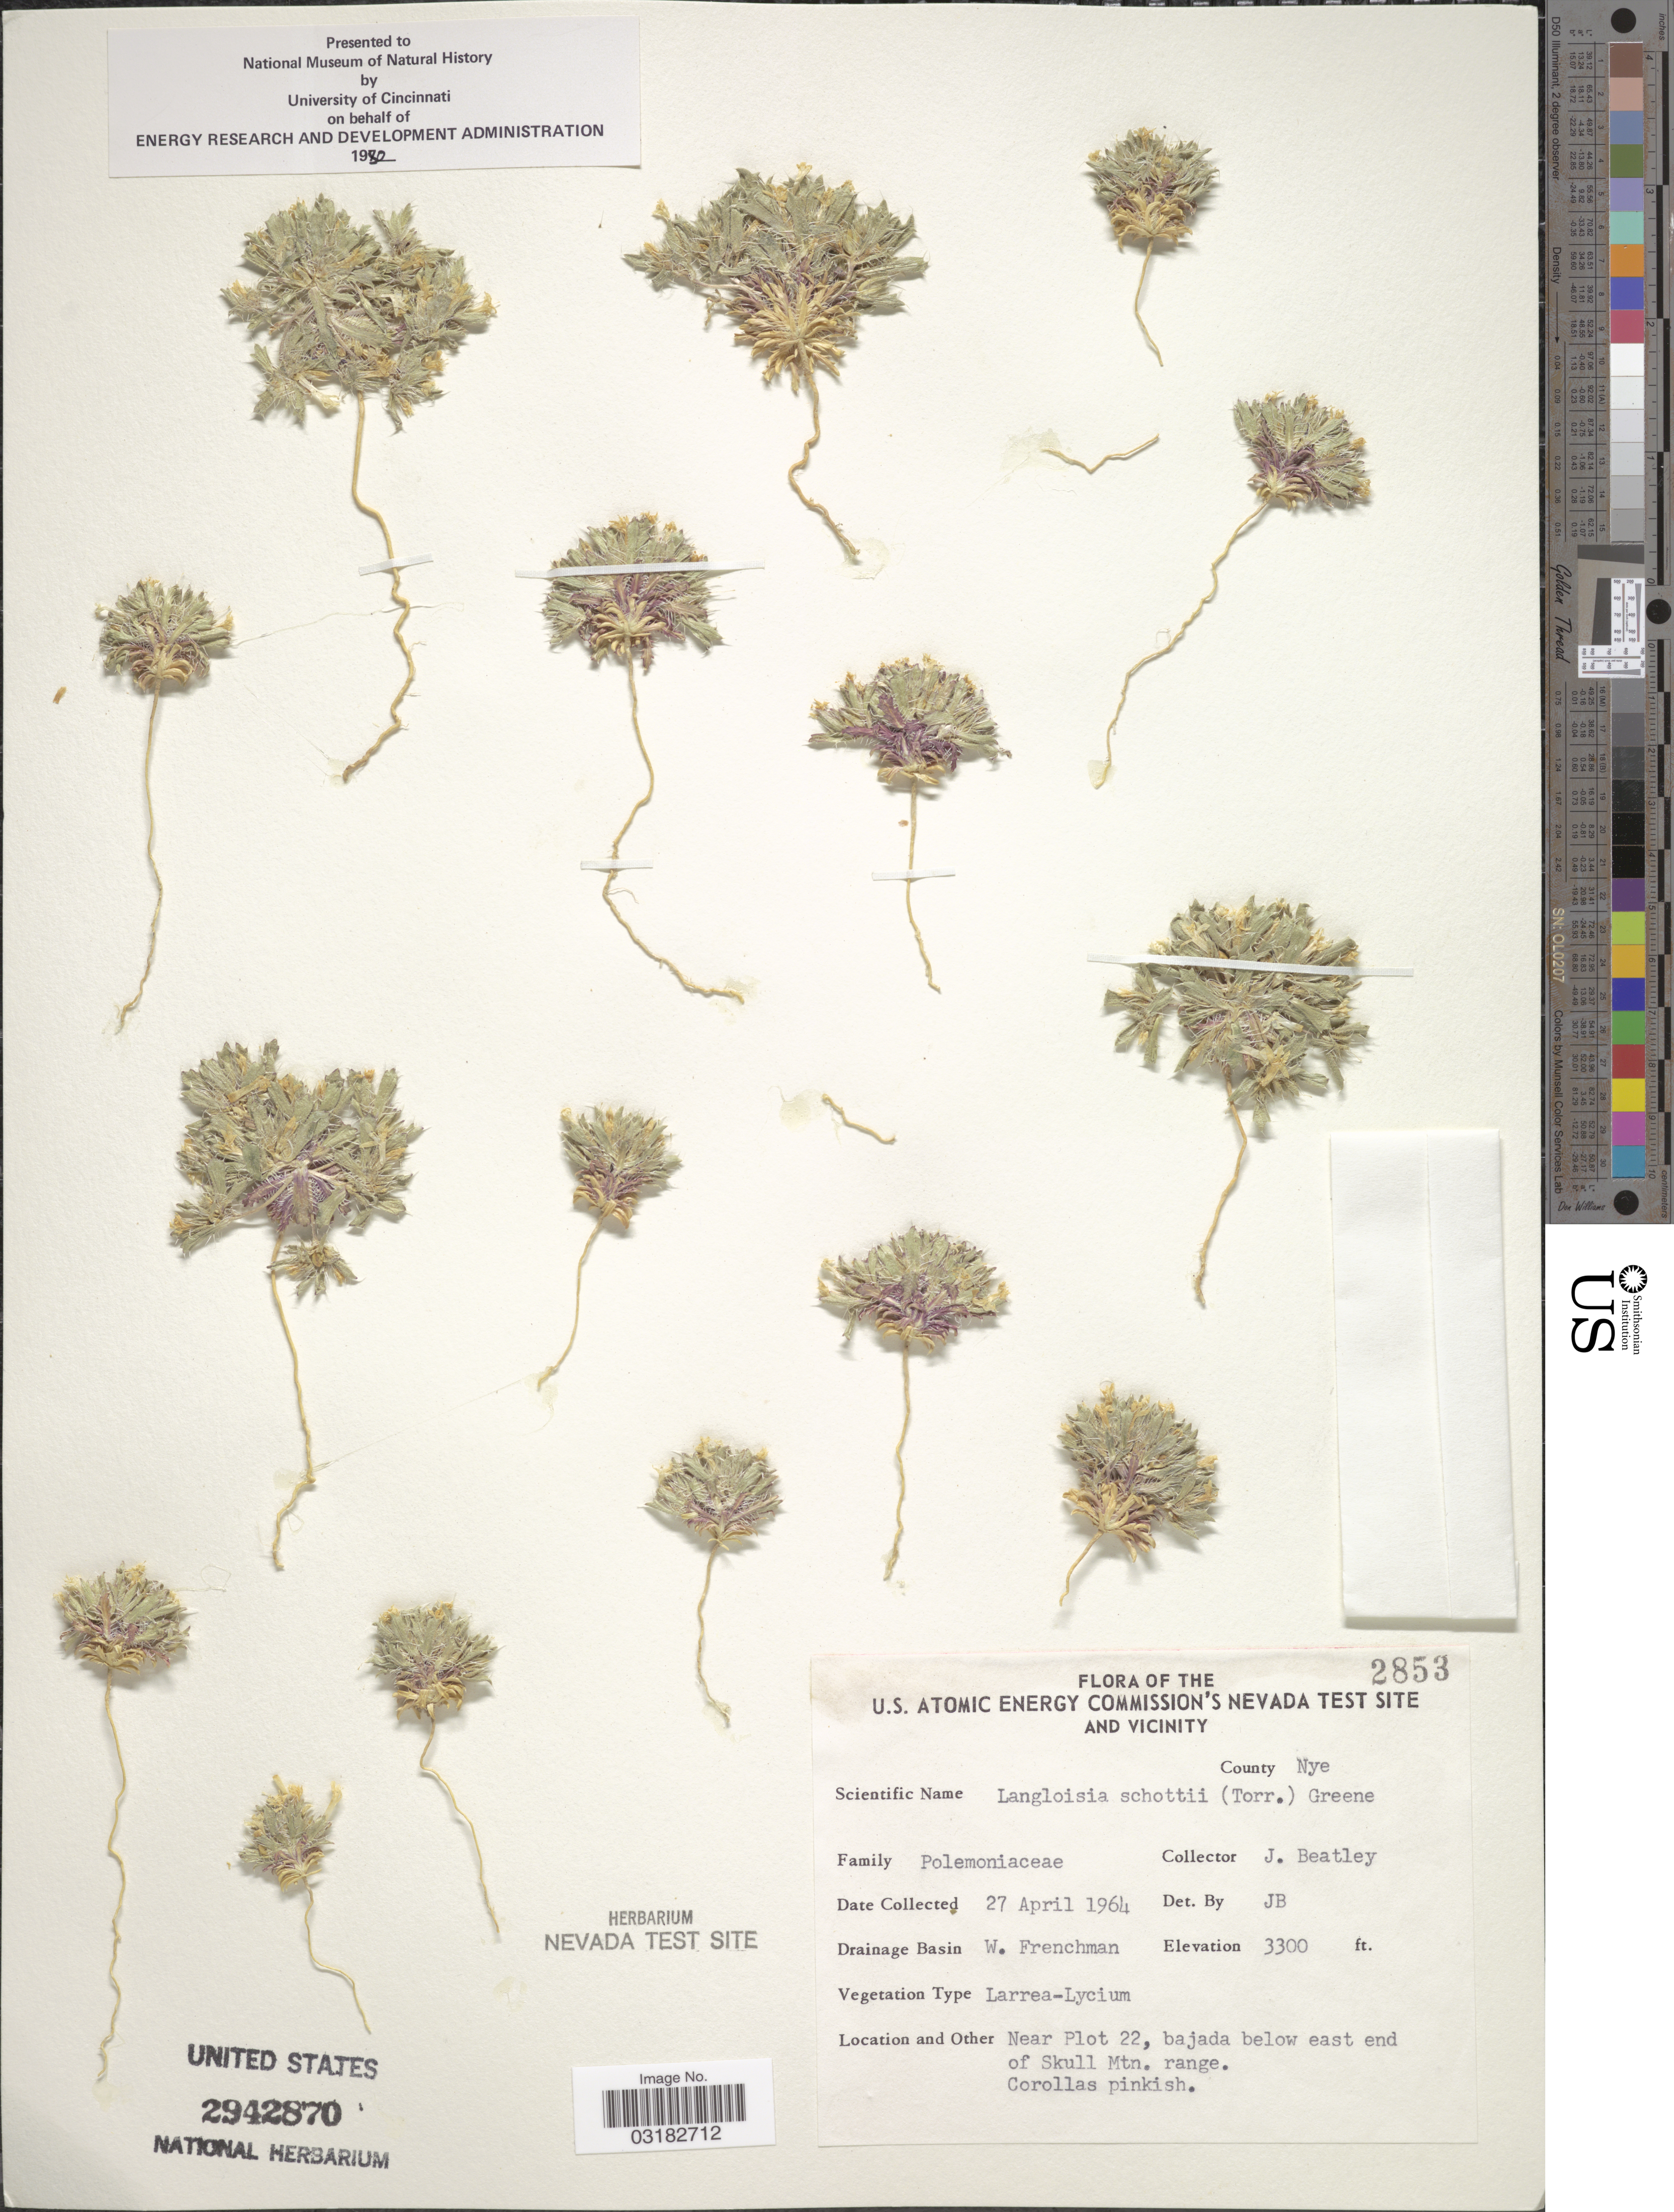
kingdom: Plantae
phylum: Tracheophyta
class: Magnoliopsida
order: Ericales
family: Polemoniaceae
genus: Loeseliastrum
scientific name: Loeseliastrum schottii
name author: (Torr.) Timbrook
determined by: Timbrook, S.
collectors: J. C. Beatley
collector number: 2853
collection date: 1964-04-27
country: United States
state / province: Nevada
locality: U.S. Atomic Energy Commission's Nevada Test Site and vicinity. County Nye. Drainage Basin W. Frenchman. Near Plot 22, bajada below east end of Skill Mtn. range.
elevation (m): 1006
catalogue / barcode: US 2942870